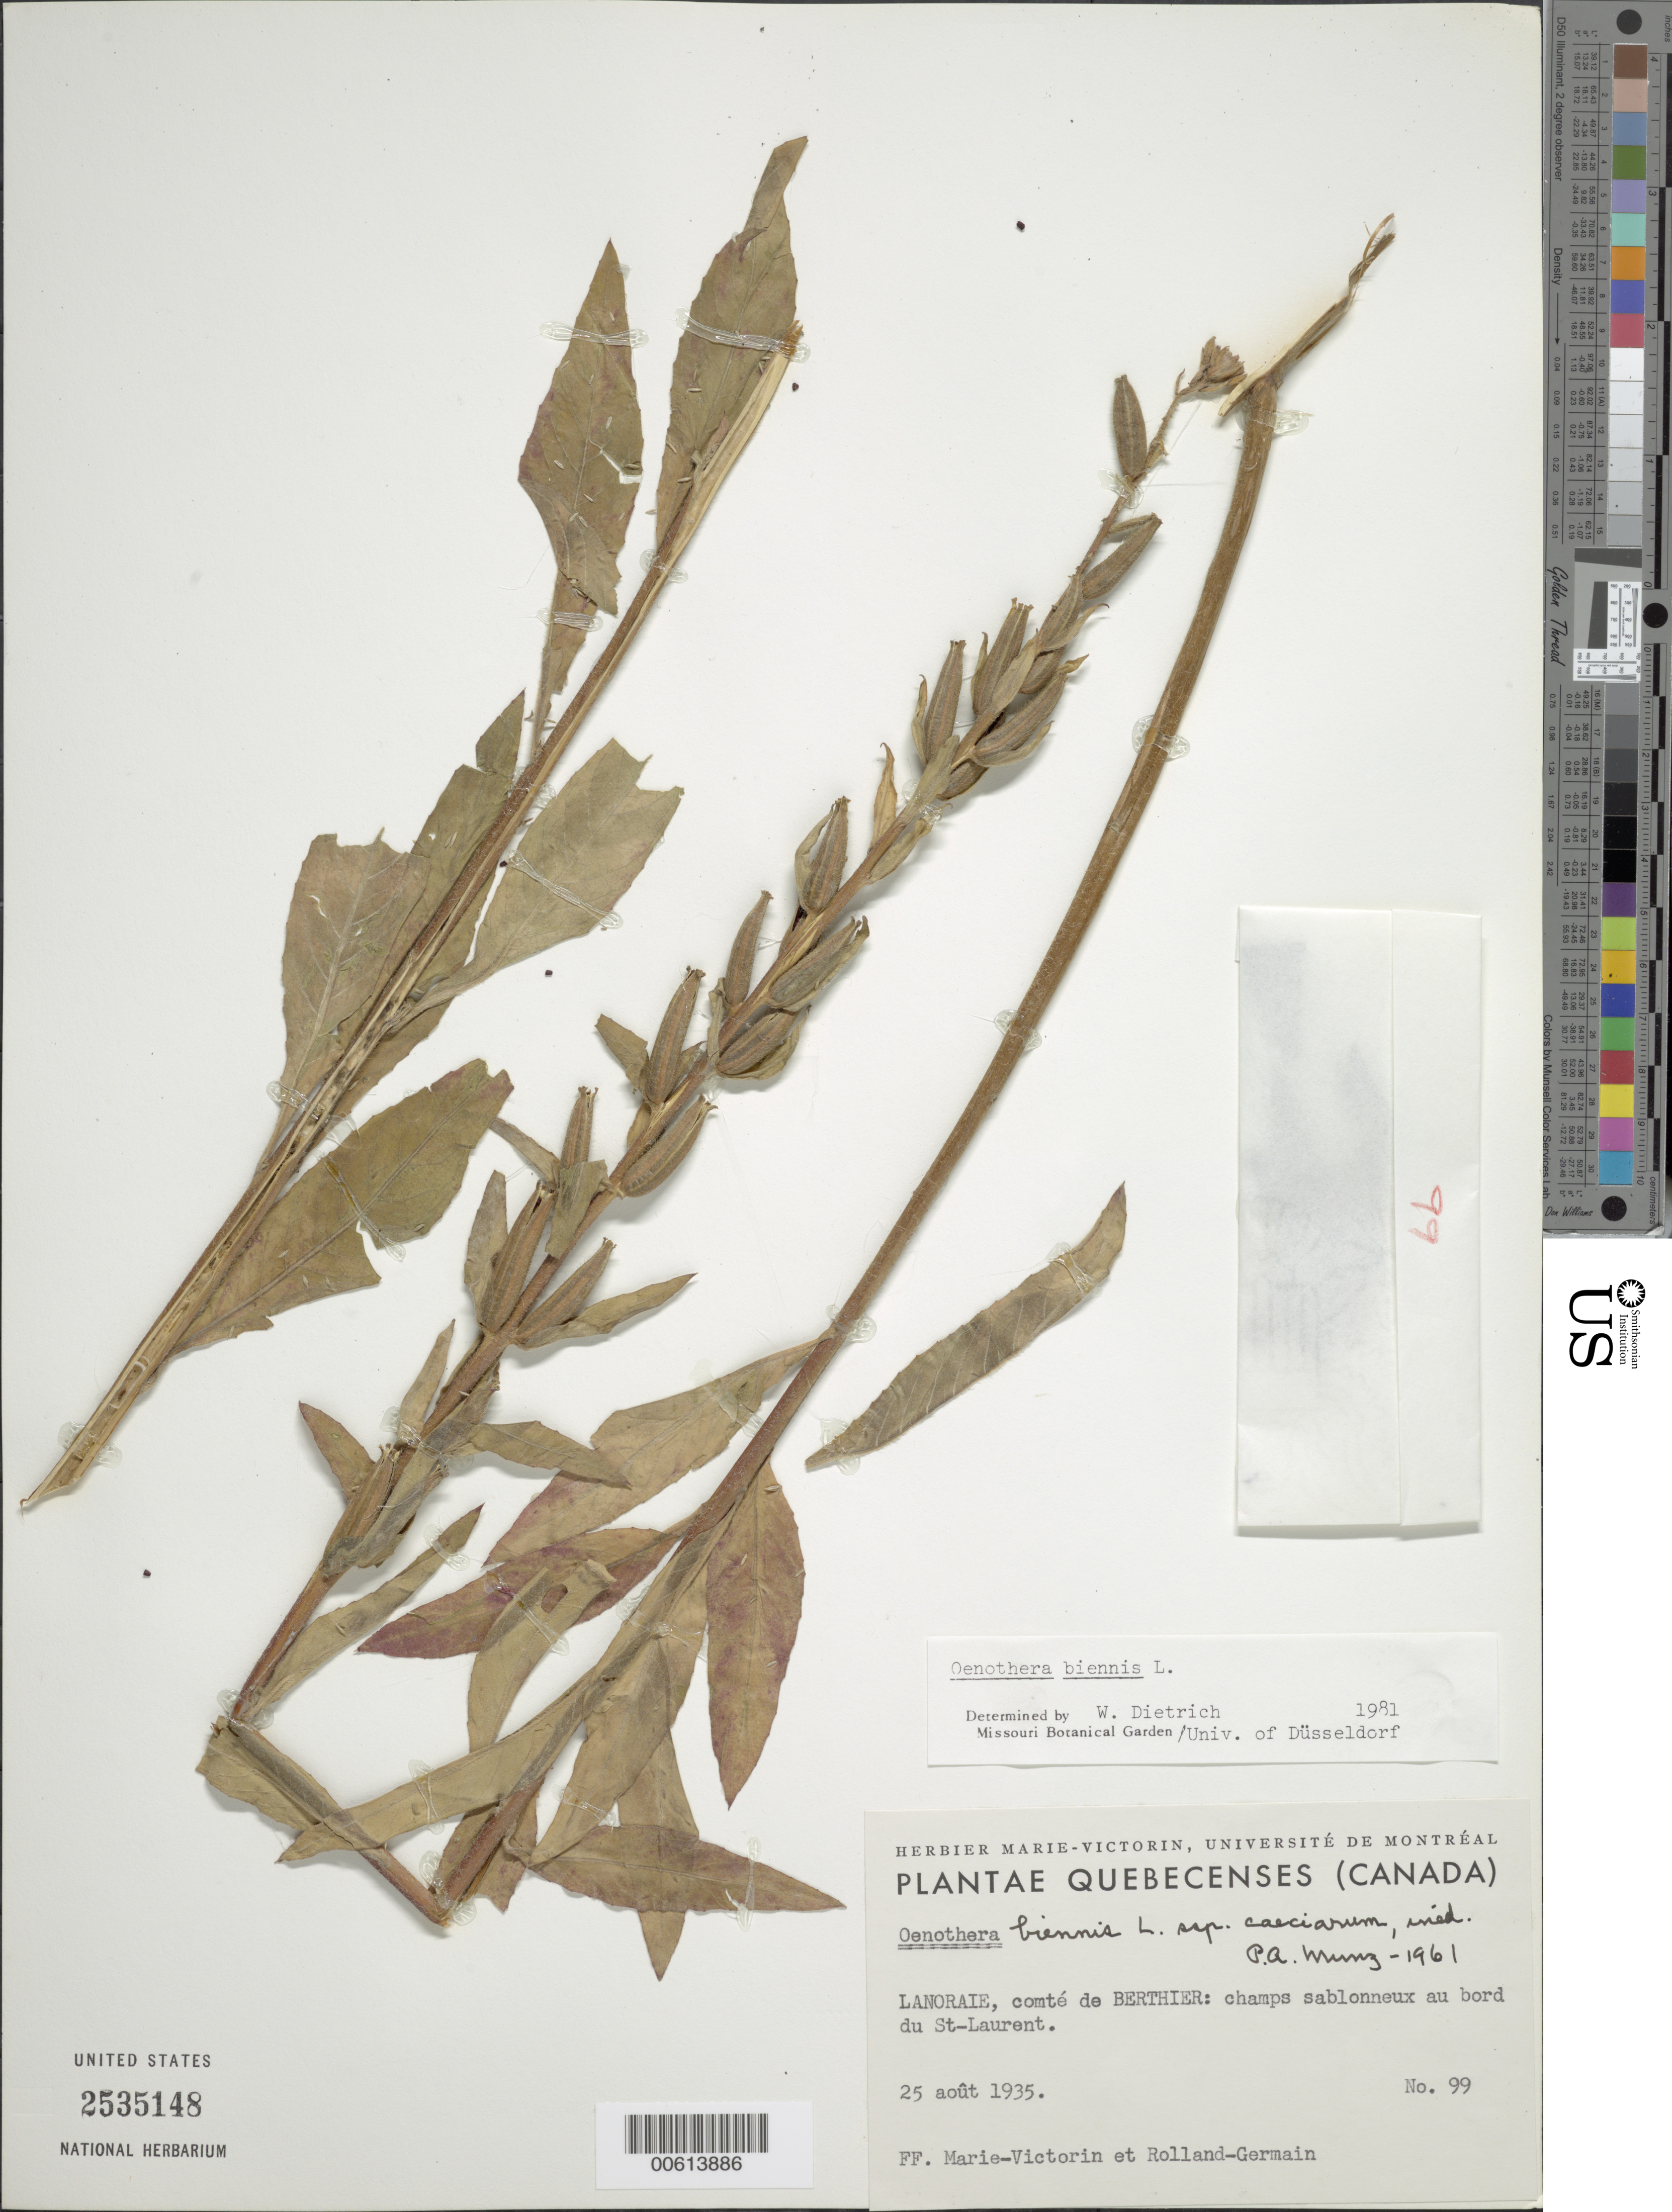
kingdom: Plantae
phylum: Tracheophyta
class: Magnoliopsida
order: Myrtales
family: Onagraceae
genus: Oenothera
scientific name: Oenothera biennis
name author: L.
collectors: Fr. Marie-Victorin & Rolland-Germain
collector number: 99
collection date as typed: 25 Aug 1935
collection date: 1935-08-25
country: Canada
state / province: Quebec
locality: Lanoraie, comte de Berthier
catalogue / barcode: US 2535148